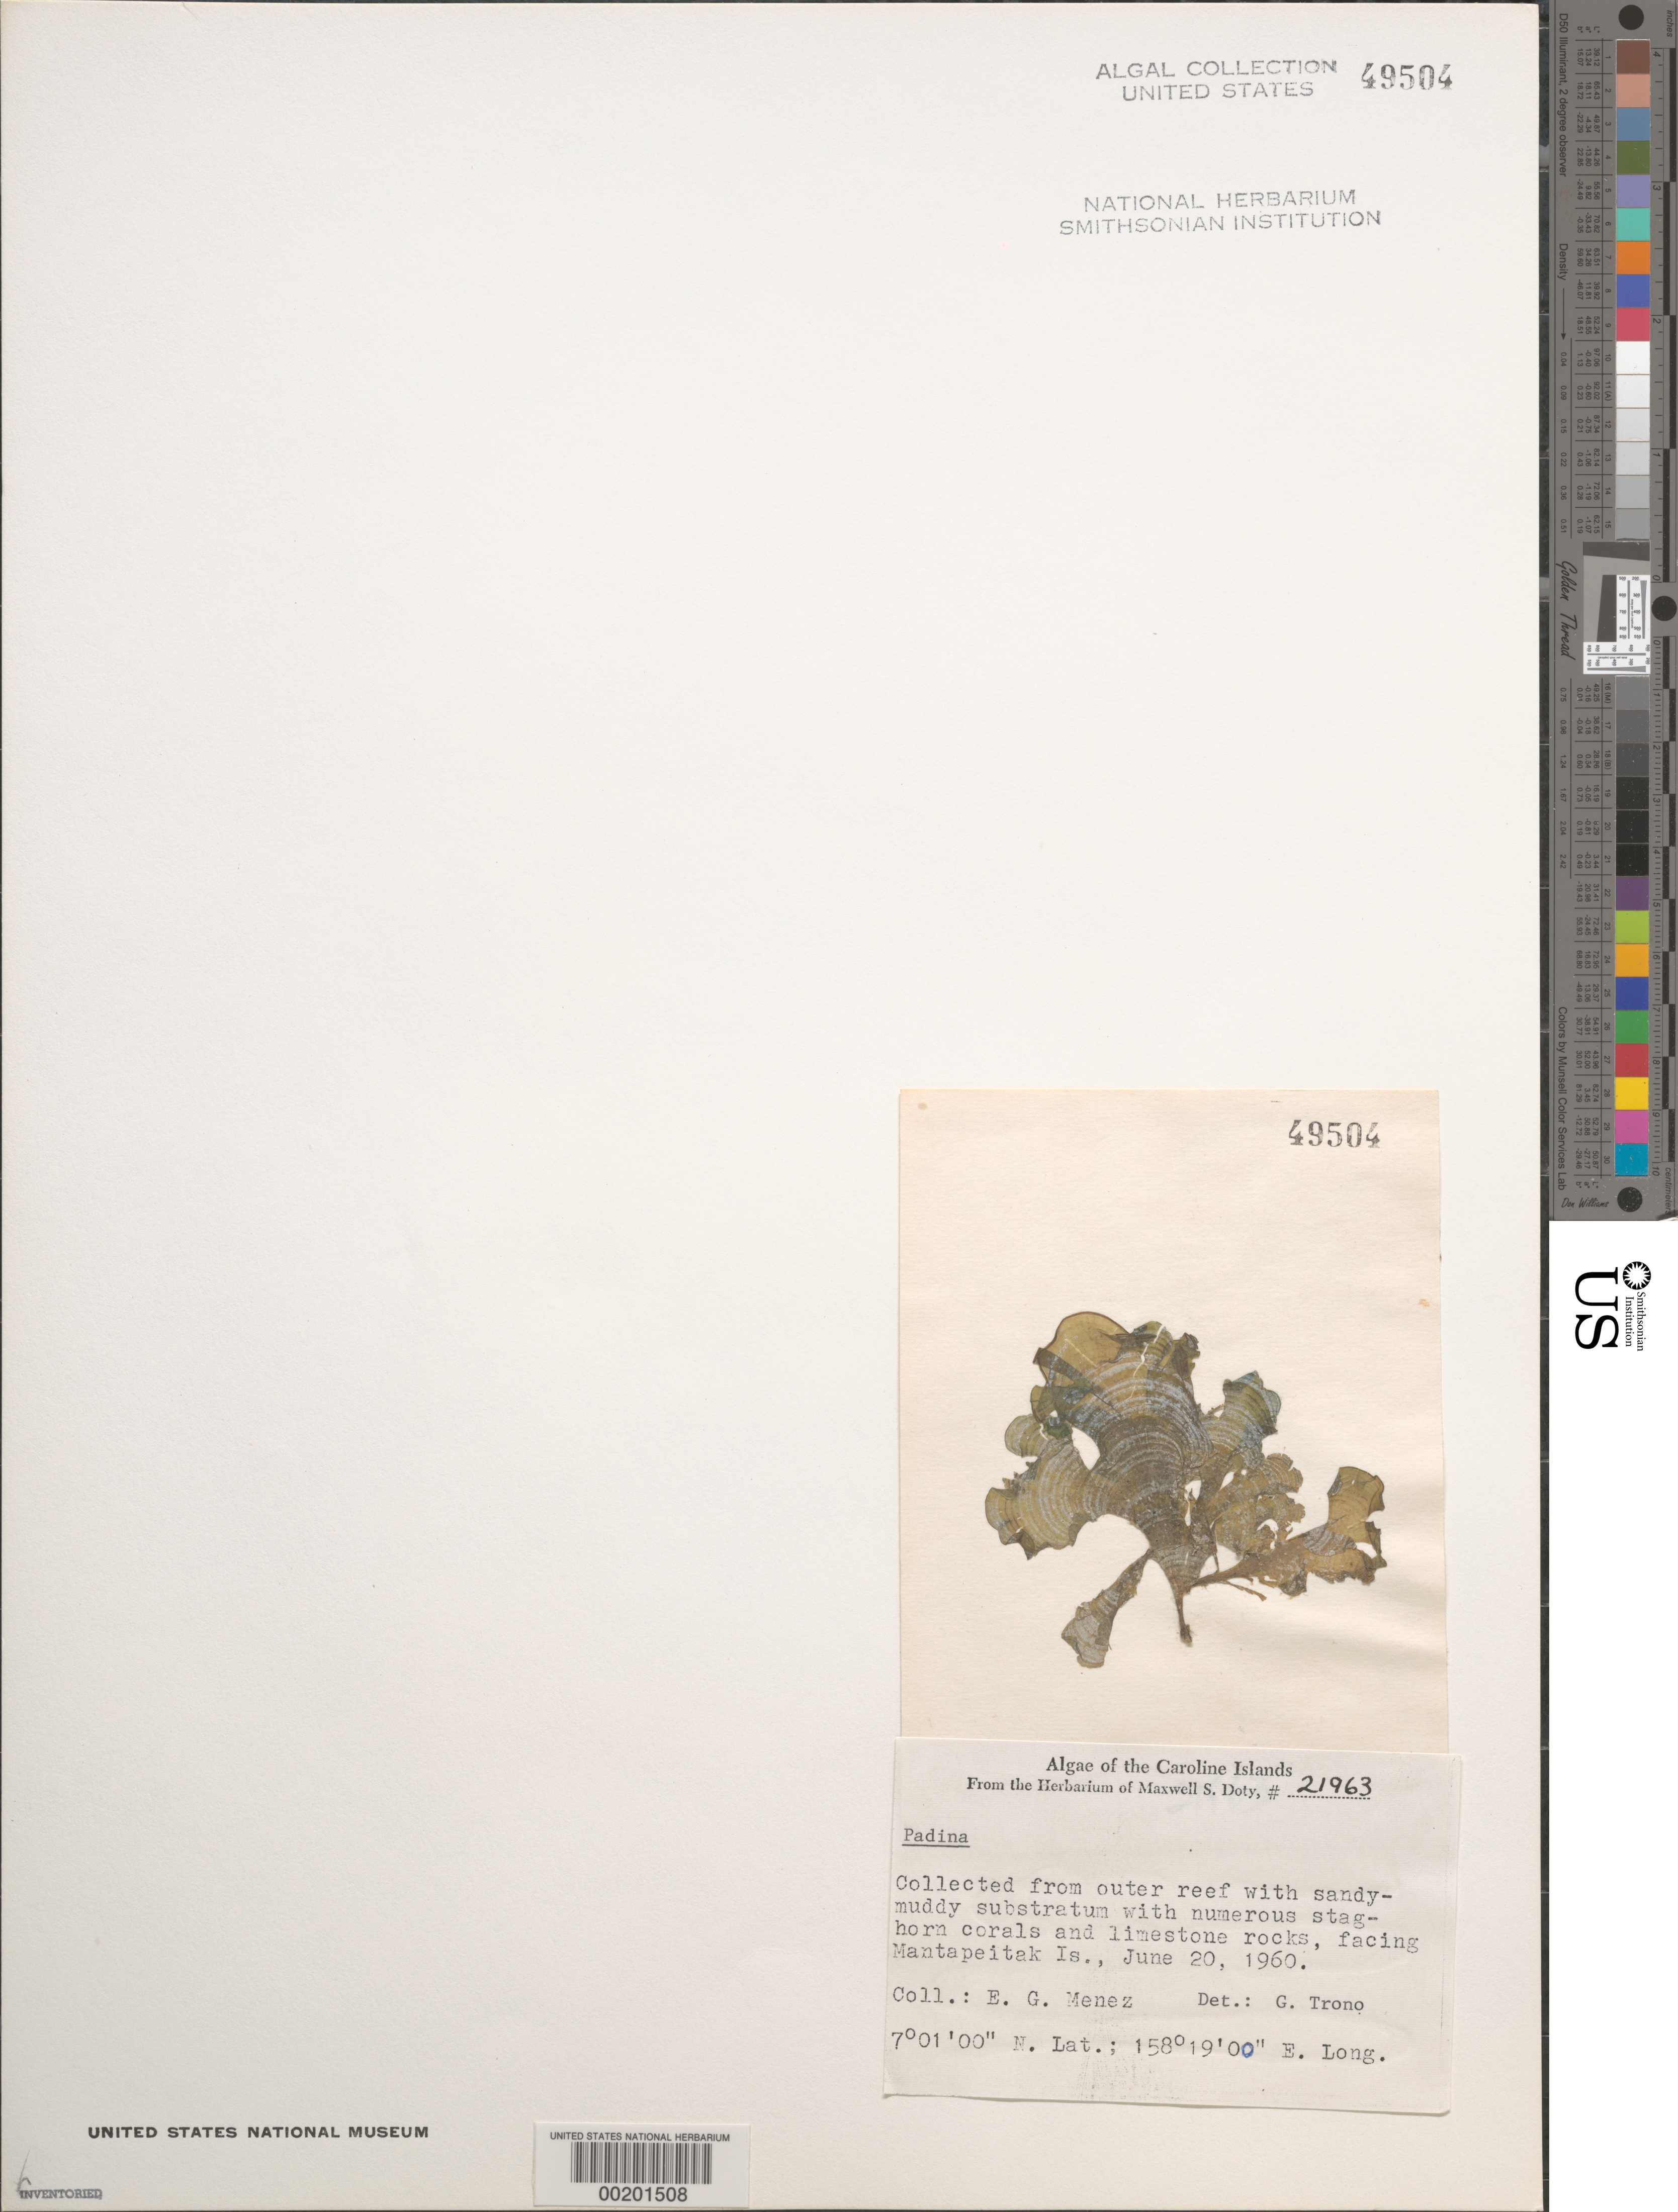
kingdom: Chromista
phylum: Ochrophyta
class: Phaeophyceae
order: Dictyotales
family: Dictyotaceae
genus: Padina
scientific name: Padina sp.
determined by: Trono, Gavino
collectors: Meñez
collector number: MSD 21963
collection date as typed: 20 Jun 1960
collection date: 1960-06-20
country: Micronesia, Federated States of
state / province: Pohnpei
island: Pohnpei [Ponape] Islands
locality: Near Mantapeitak Island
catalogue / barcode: US 49504